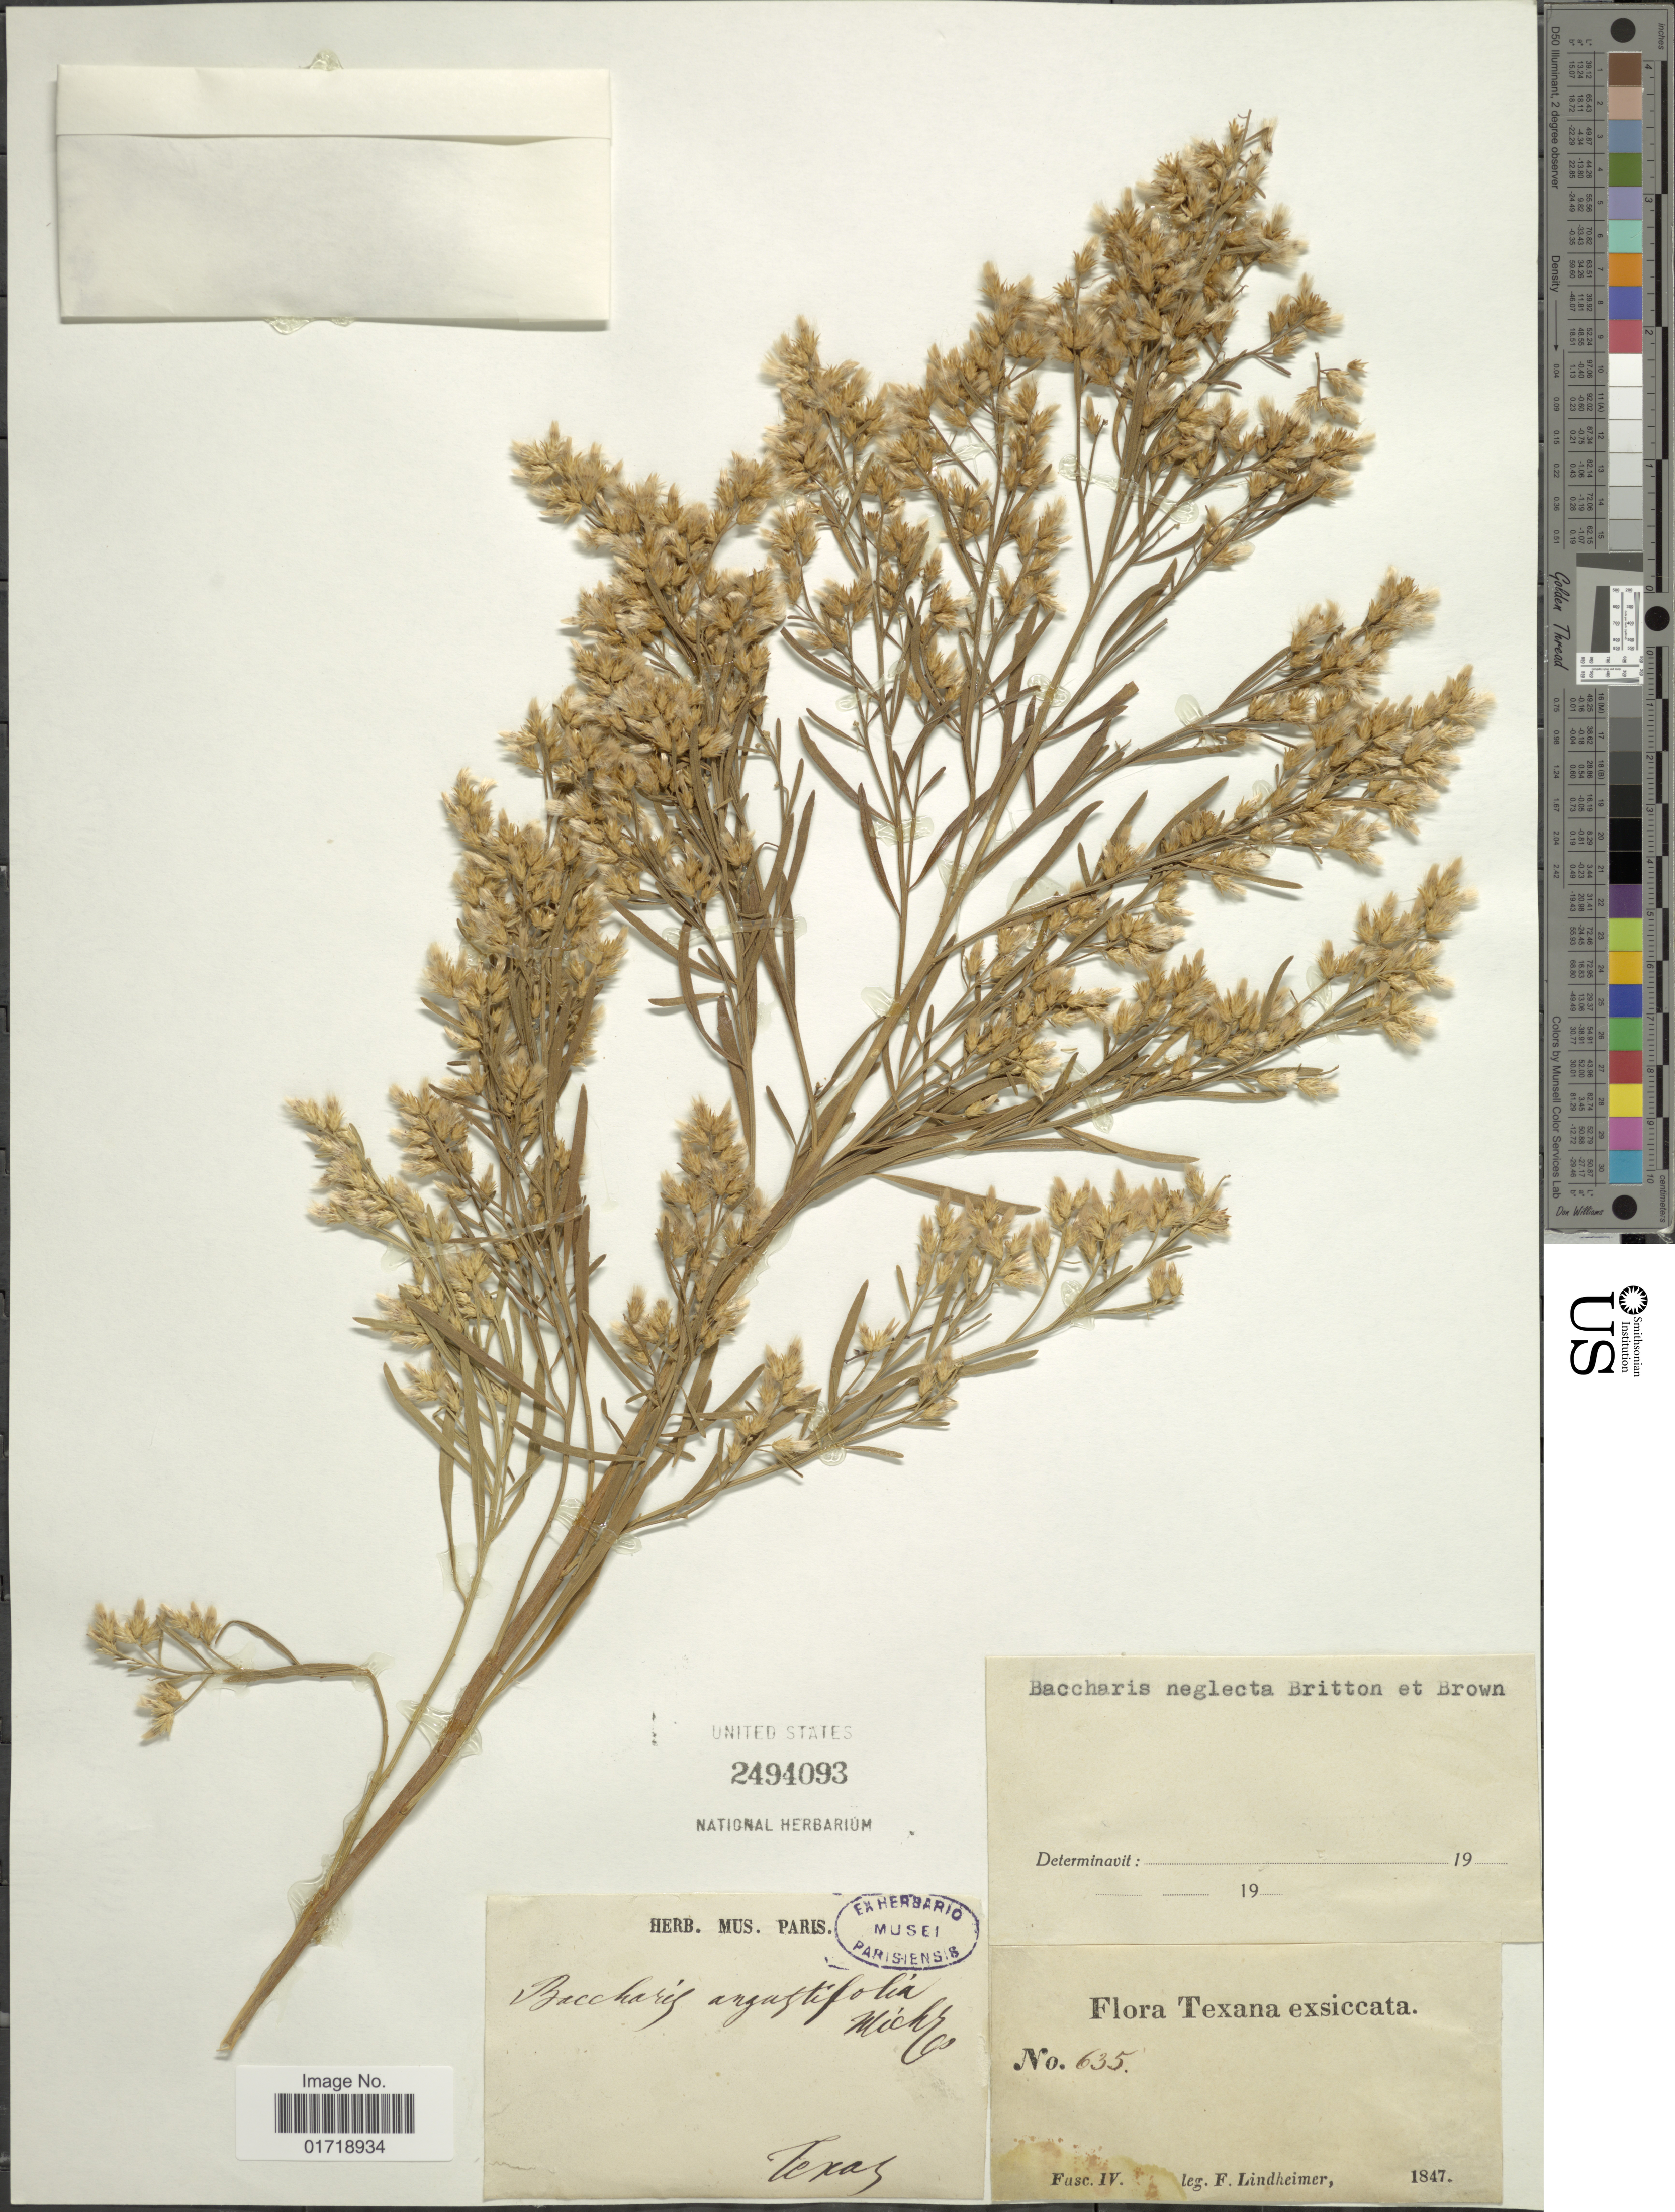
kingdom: Plantae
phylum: Tracheophyta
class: Magnoliopsida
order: Asterales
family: Asteraceae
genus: Baccharis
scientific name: Baccharis neglecta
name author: Britton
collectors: F. Lindheimer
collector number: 635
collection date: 1847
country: United States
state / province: Texas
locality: Fasc IV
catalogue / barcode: US 2494093